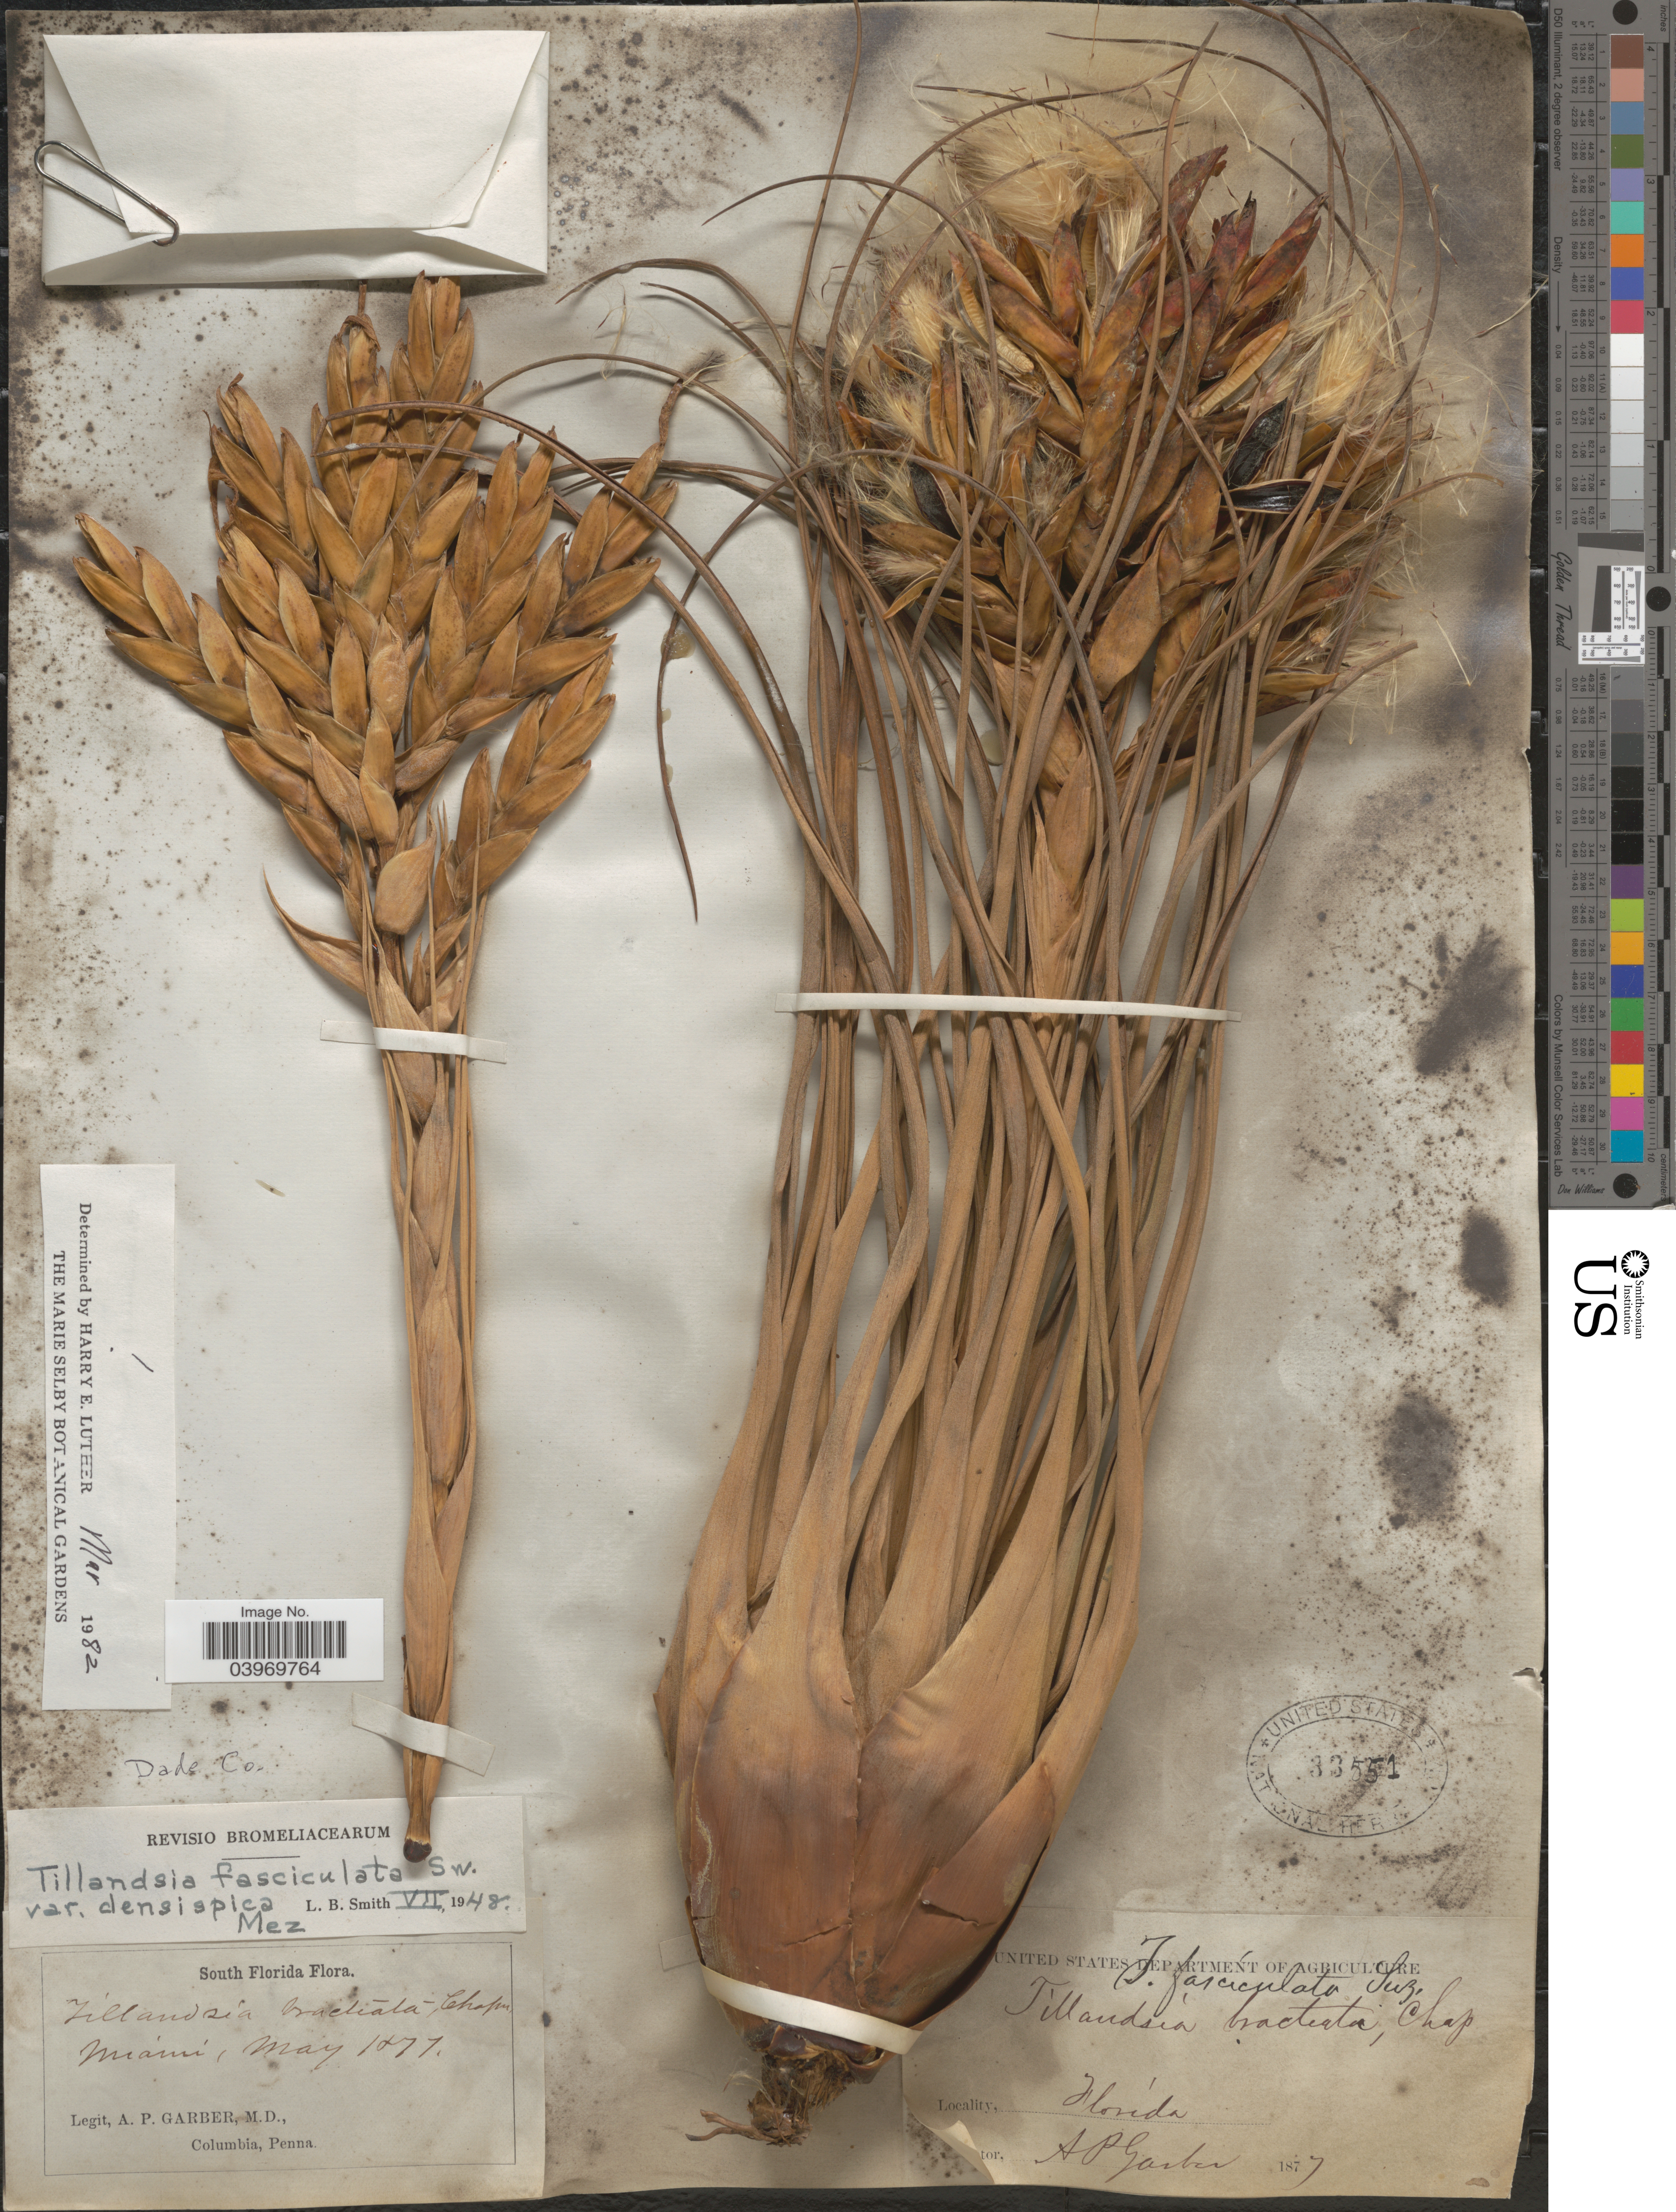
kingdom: Plantae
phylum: Tracheophyta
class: Liliopsida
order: Poales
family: Bromeliaceae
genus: Tillandsia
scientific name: Tillandsia fasciculata var. densispica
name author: Mez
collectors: A. P. Garber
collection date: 1877-05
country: United States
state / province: Florida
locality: South Florida. Miami.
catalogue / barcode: US 33551